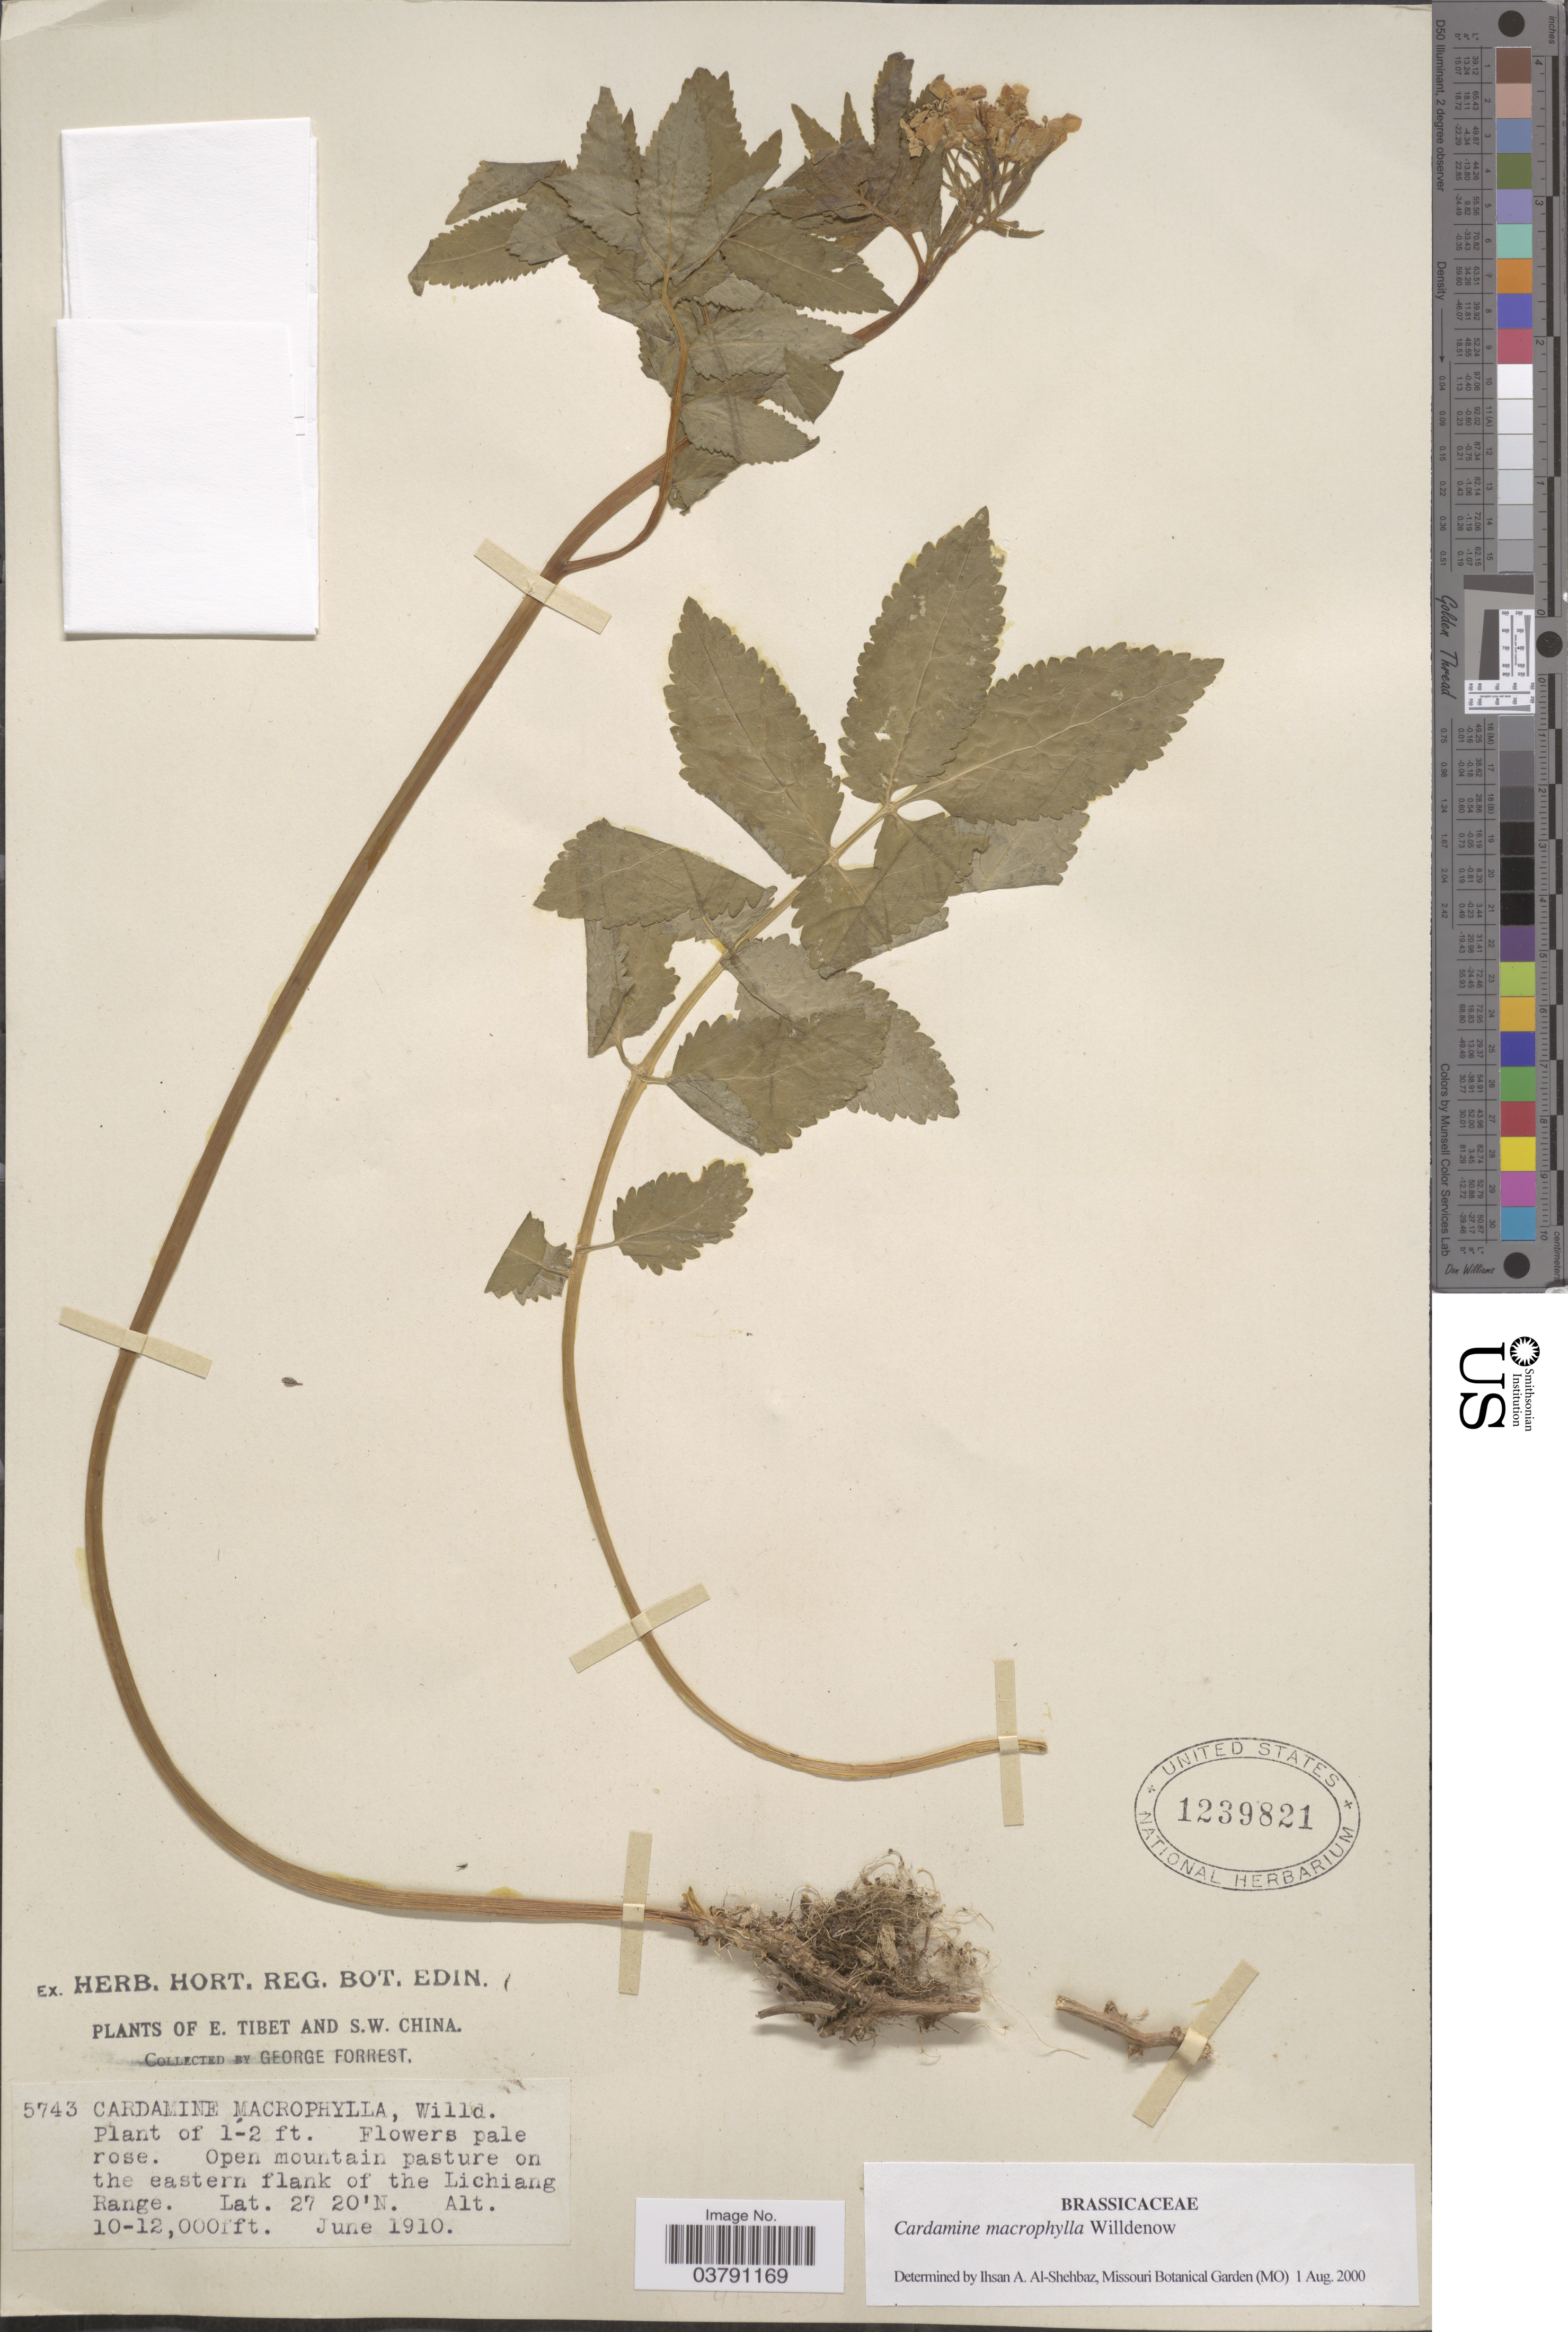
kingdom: Plantae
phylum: Tracheophyta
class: Magnoliopsida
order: Brassicales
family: Brassicaceae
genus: Cardamine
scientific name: Cardamine macrophylla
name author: Willd.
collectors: G. Forrest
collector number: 5743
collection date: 1910-06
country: China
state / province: Xizang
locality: E. Tibet and S.W. China. Open mountain pasture on the eastern flank of the Lichiang Range.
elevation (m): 3048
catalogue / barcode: US 1239821